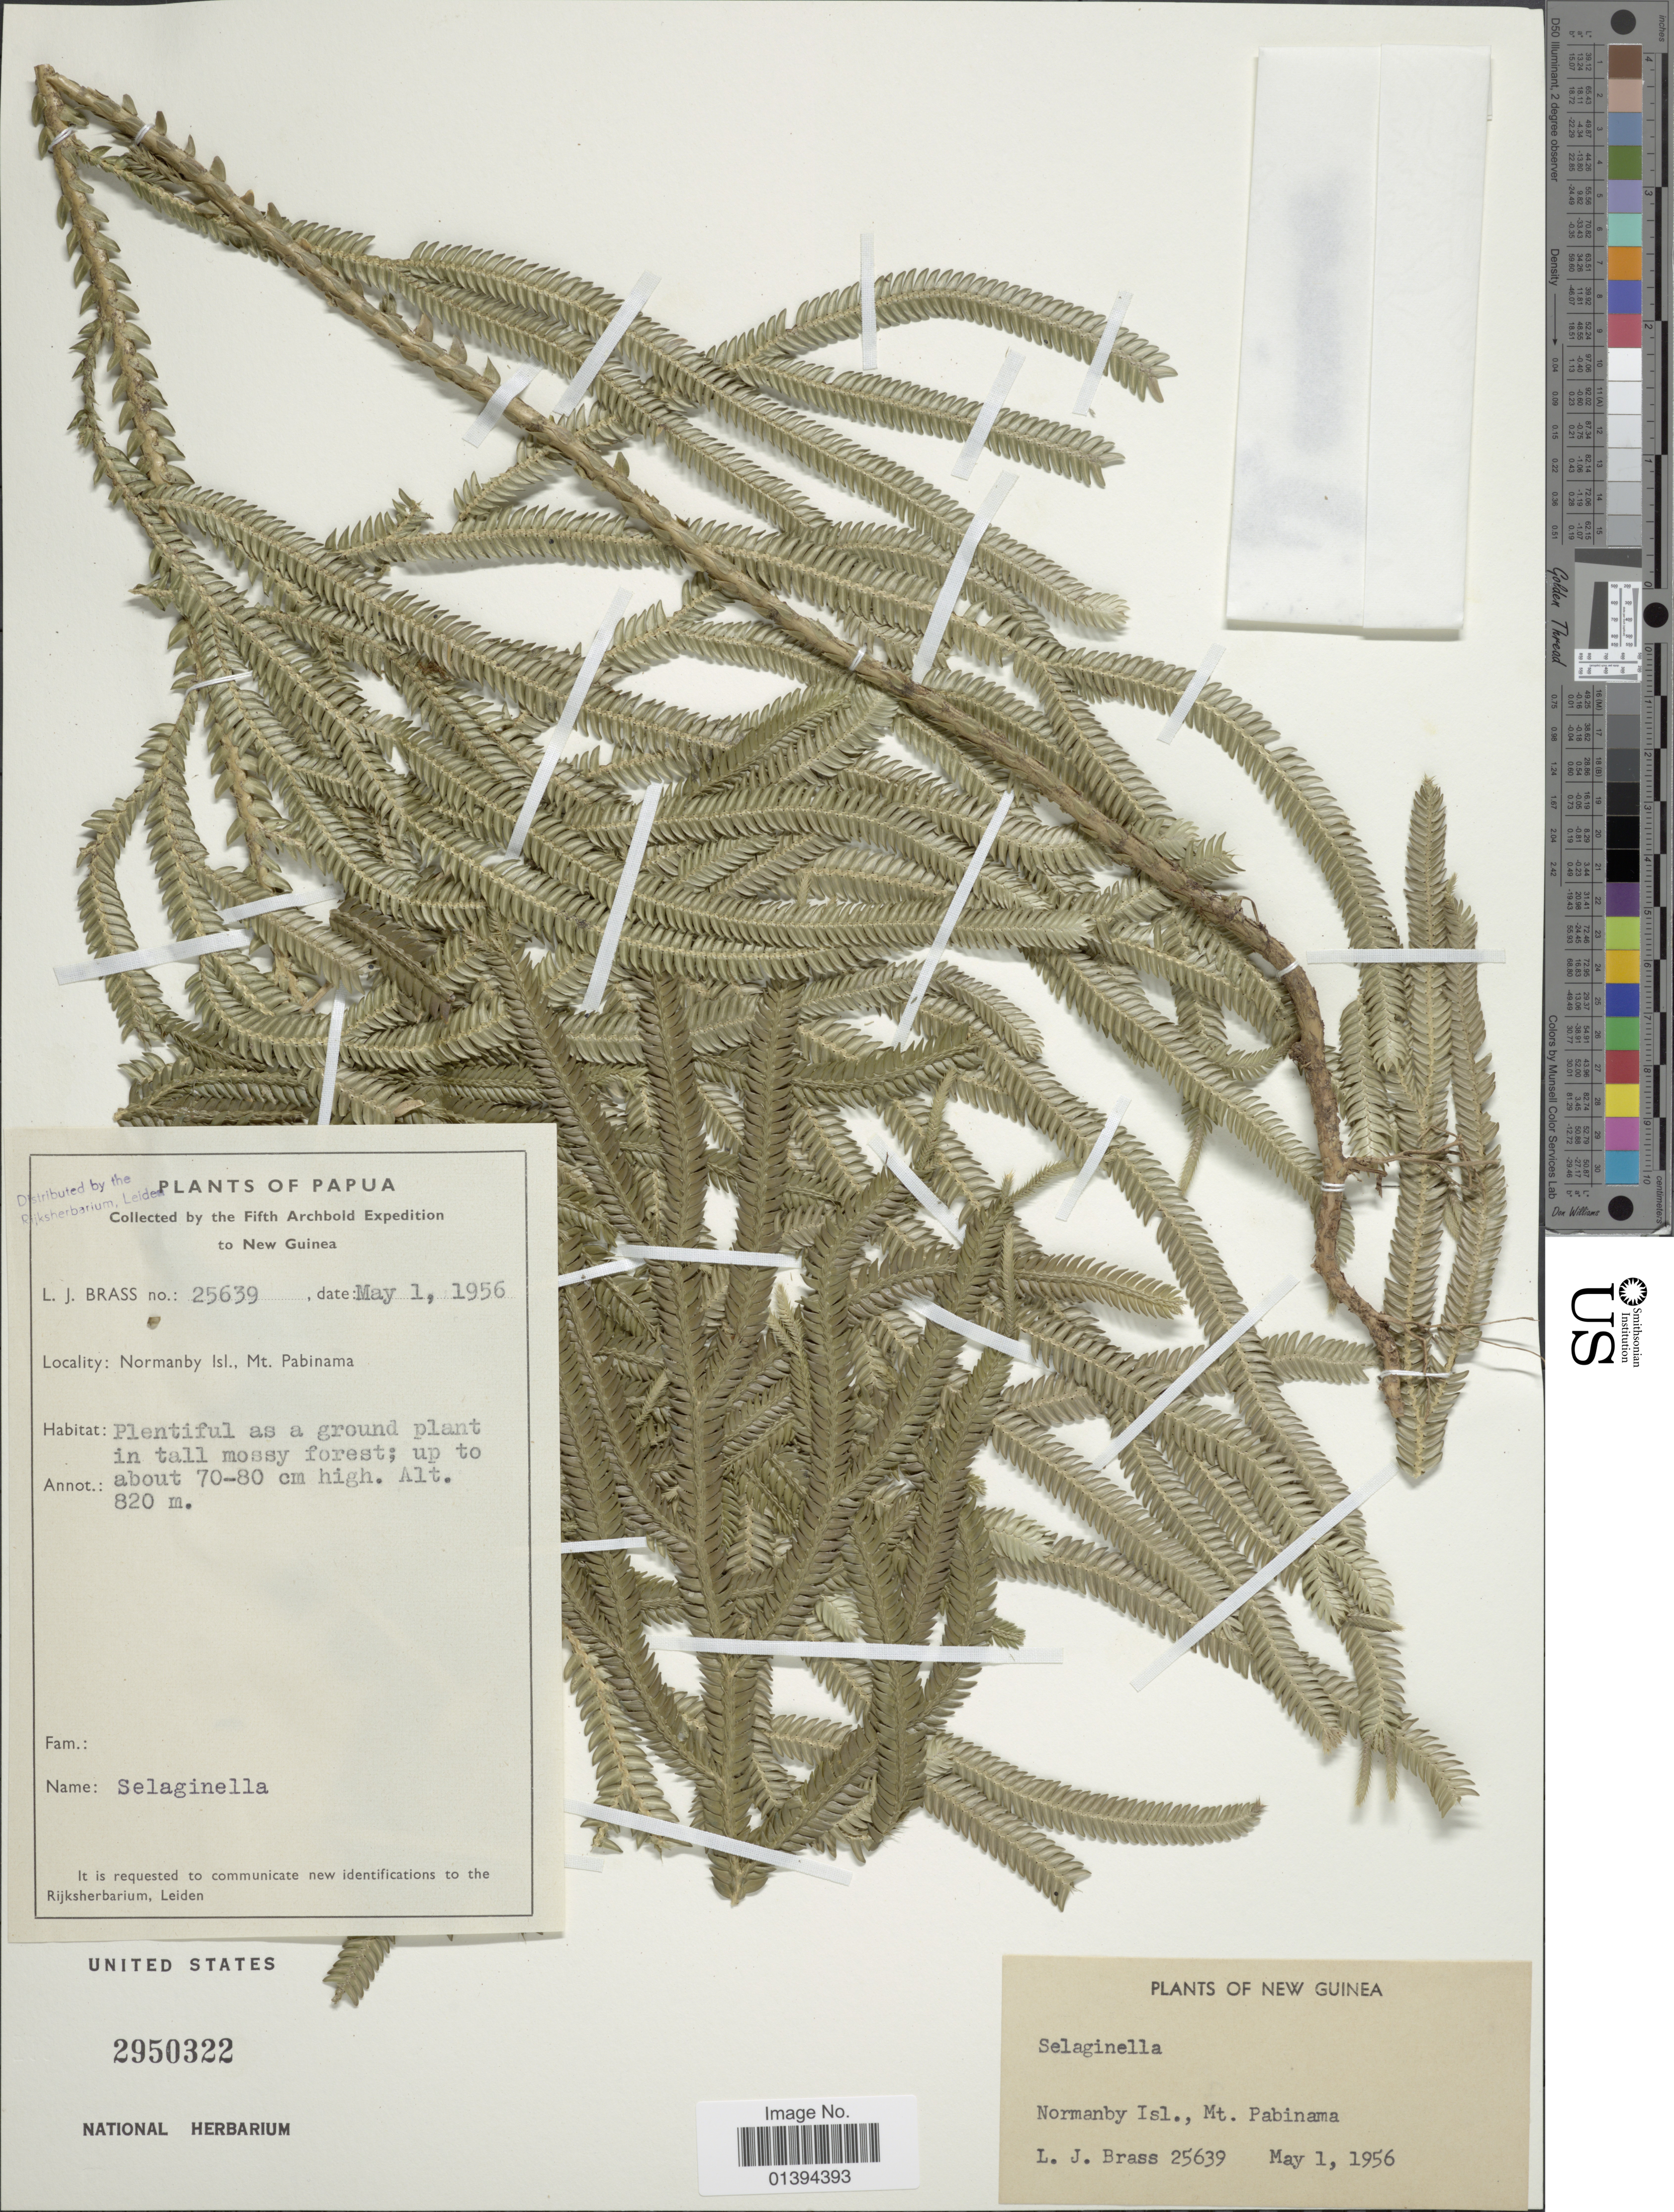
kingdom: Plantae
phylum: Tracheophyta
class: Lycopodiopsida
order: Selaginellales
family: Selaginellaceae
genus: Selaginella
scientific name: Selaginella sp.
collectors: L. J. Brass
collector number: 25639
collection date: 1956-05-01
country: Papua New Guinea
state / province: Milne Bay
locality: Normanby Isl., Mt. Pabinama, New Guinea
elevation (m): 820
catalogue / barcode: US 2950322